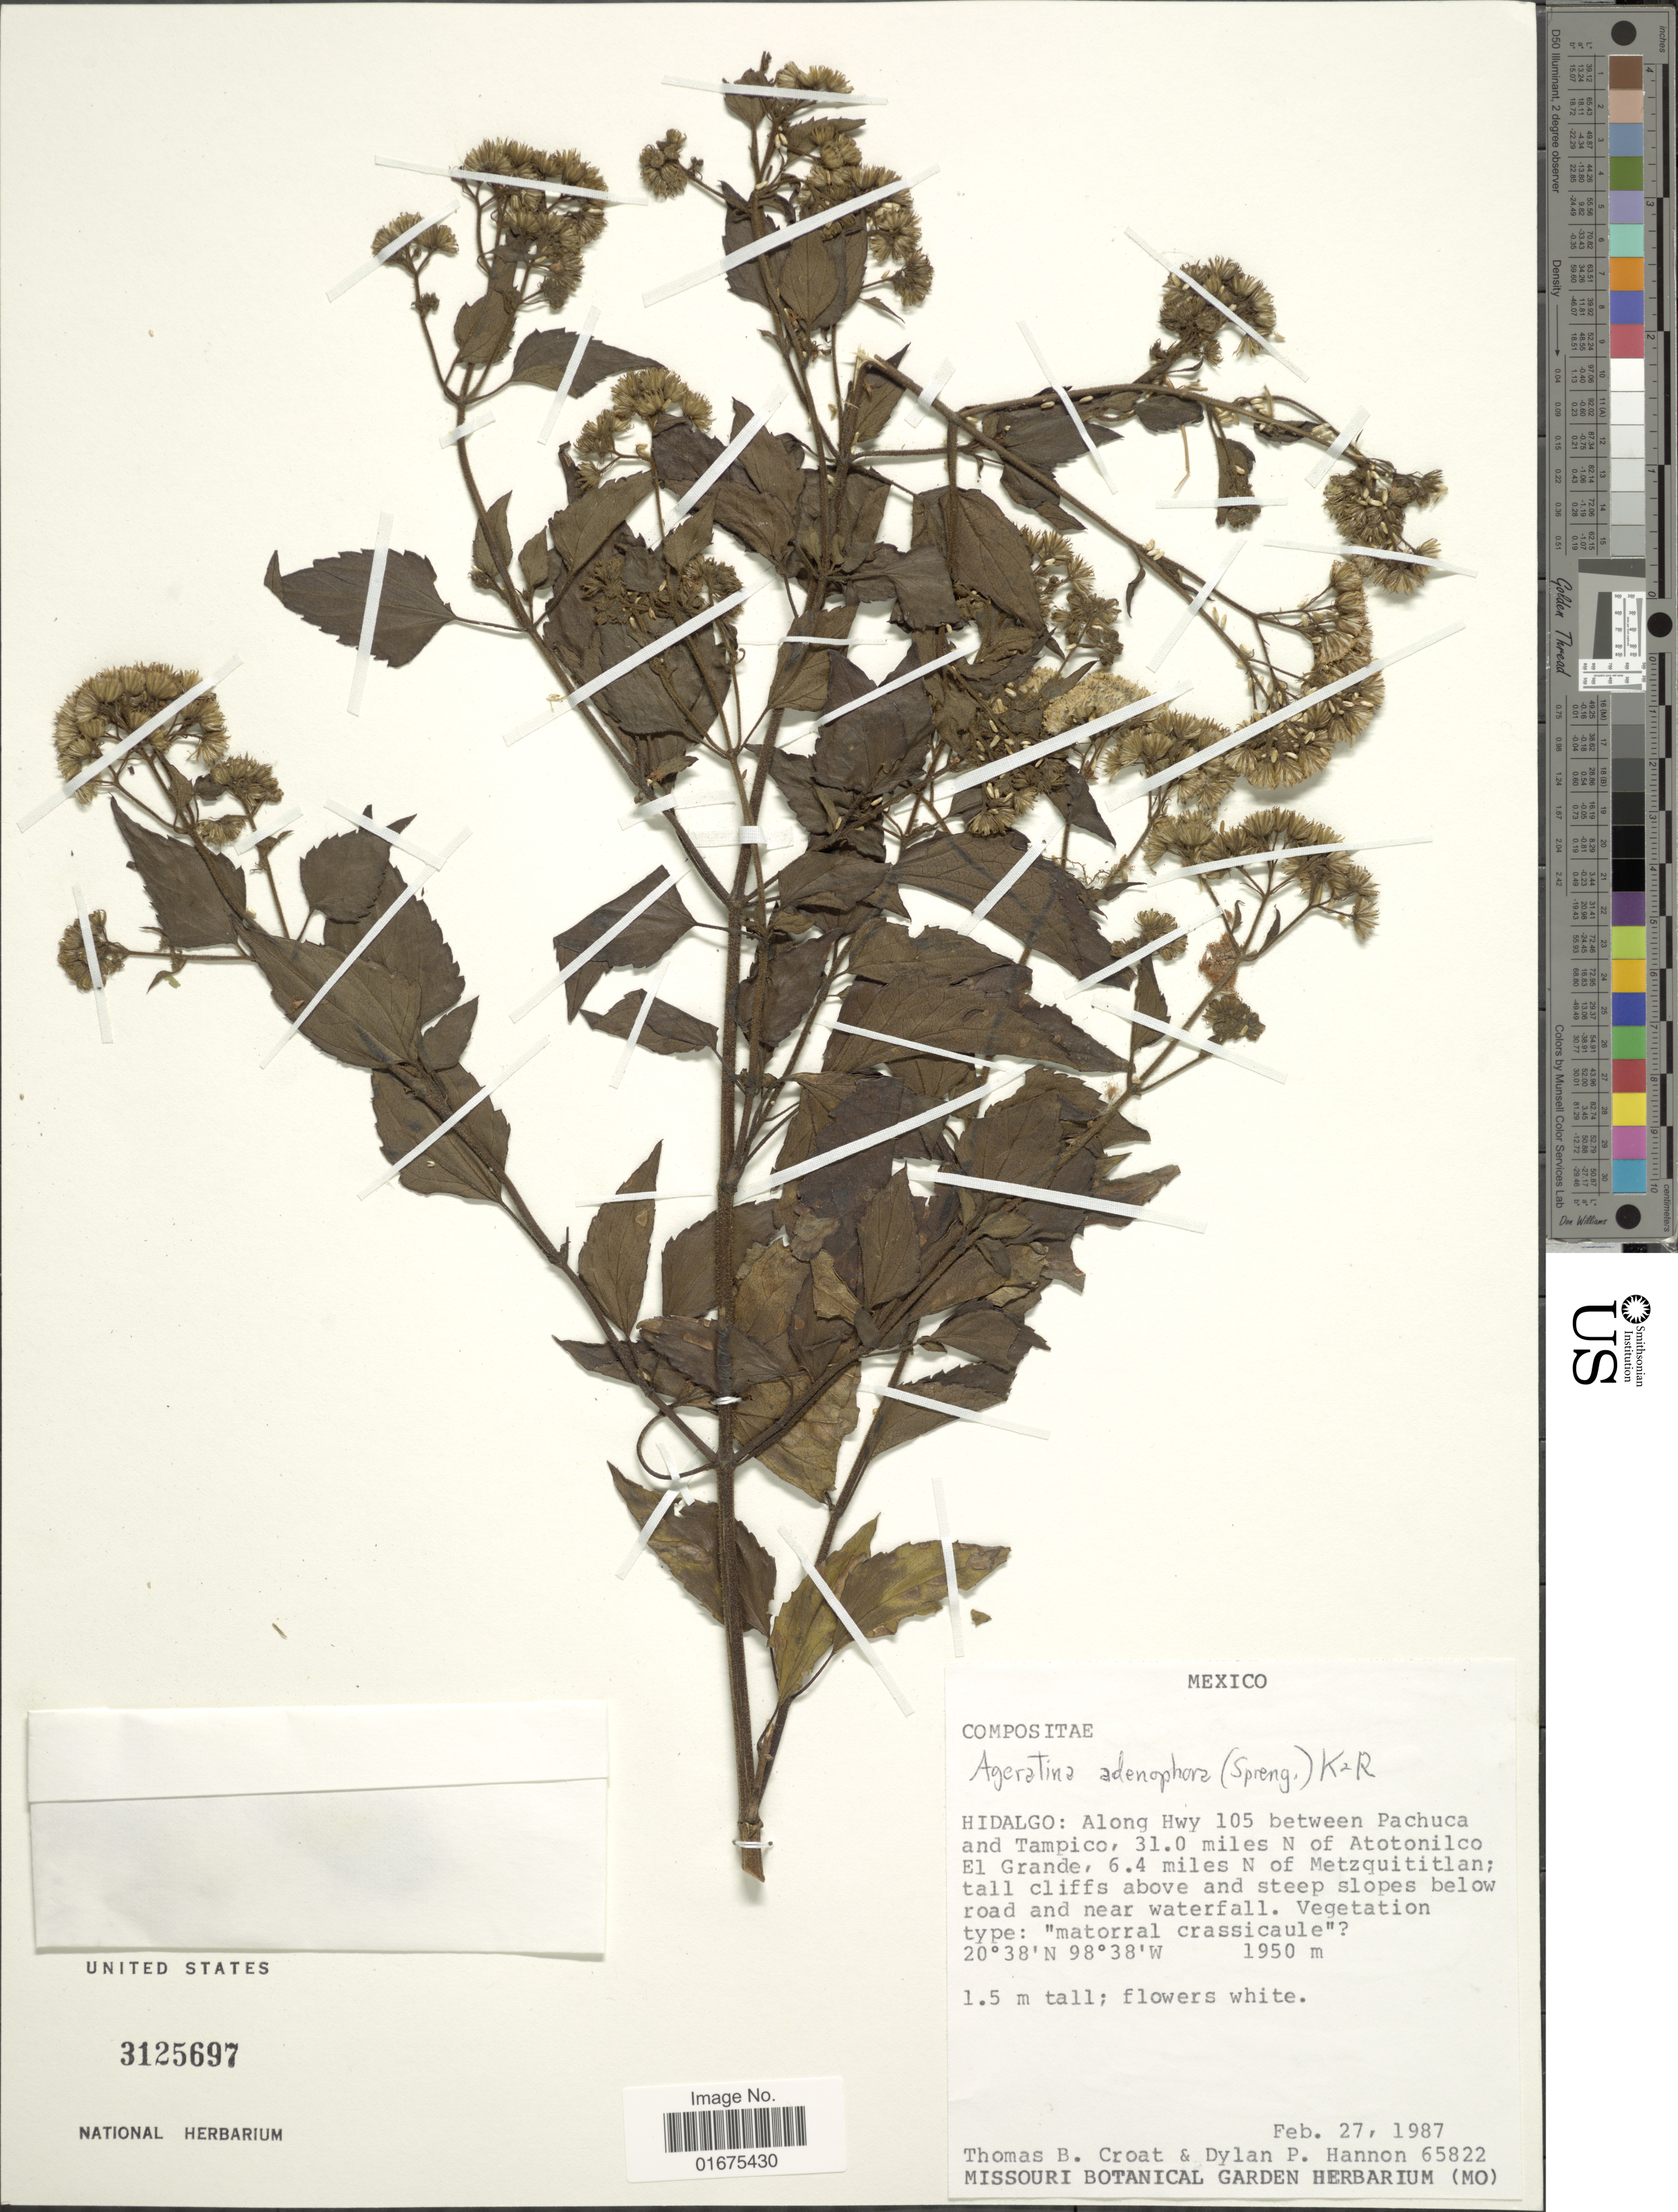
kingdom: Plantae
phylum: Tracheophyta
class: Magnoliopsida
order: Asterales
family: Asteraceae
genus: Ageratina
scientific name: Ageratina adenophora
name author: (Spreng.) R.M. King & H. Rob.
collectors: T. B. Croat & D. Hannon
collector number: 65822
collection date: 1987-02-27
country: Mexico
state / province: Hidalgo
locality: Along Hwy 105 between Pachuca and Tampico, 31.0 miles N of Atotonilco El Grande, 6.4 miles N of Metzquititlan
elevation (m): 1950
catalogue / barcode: US 3125697